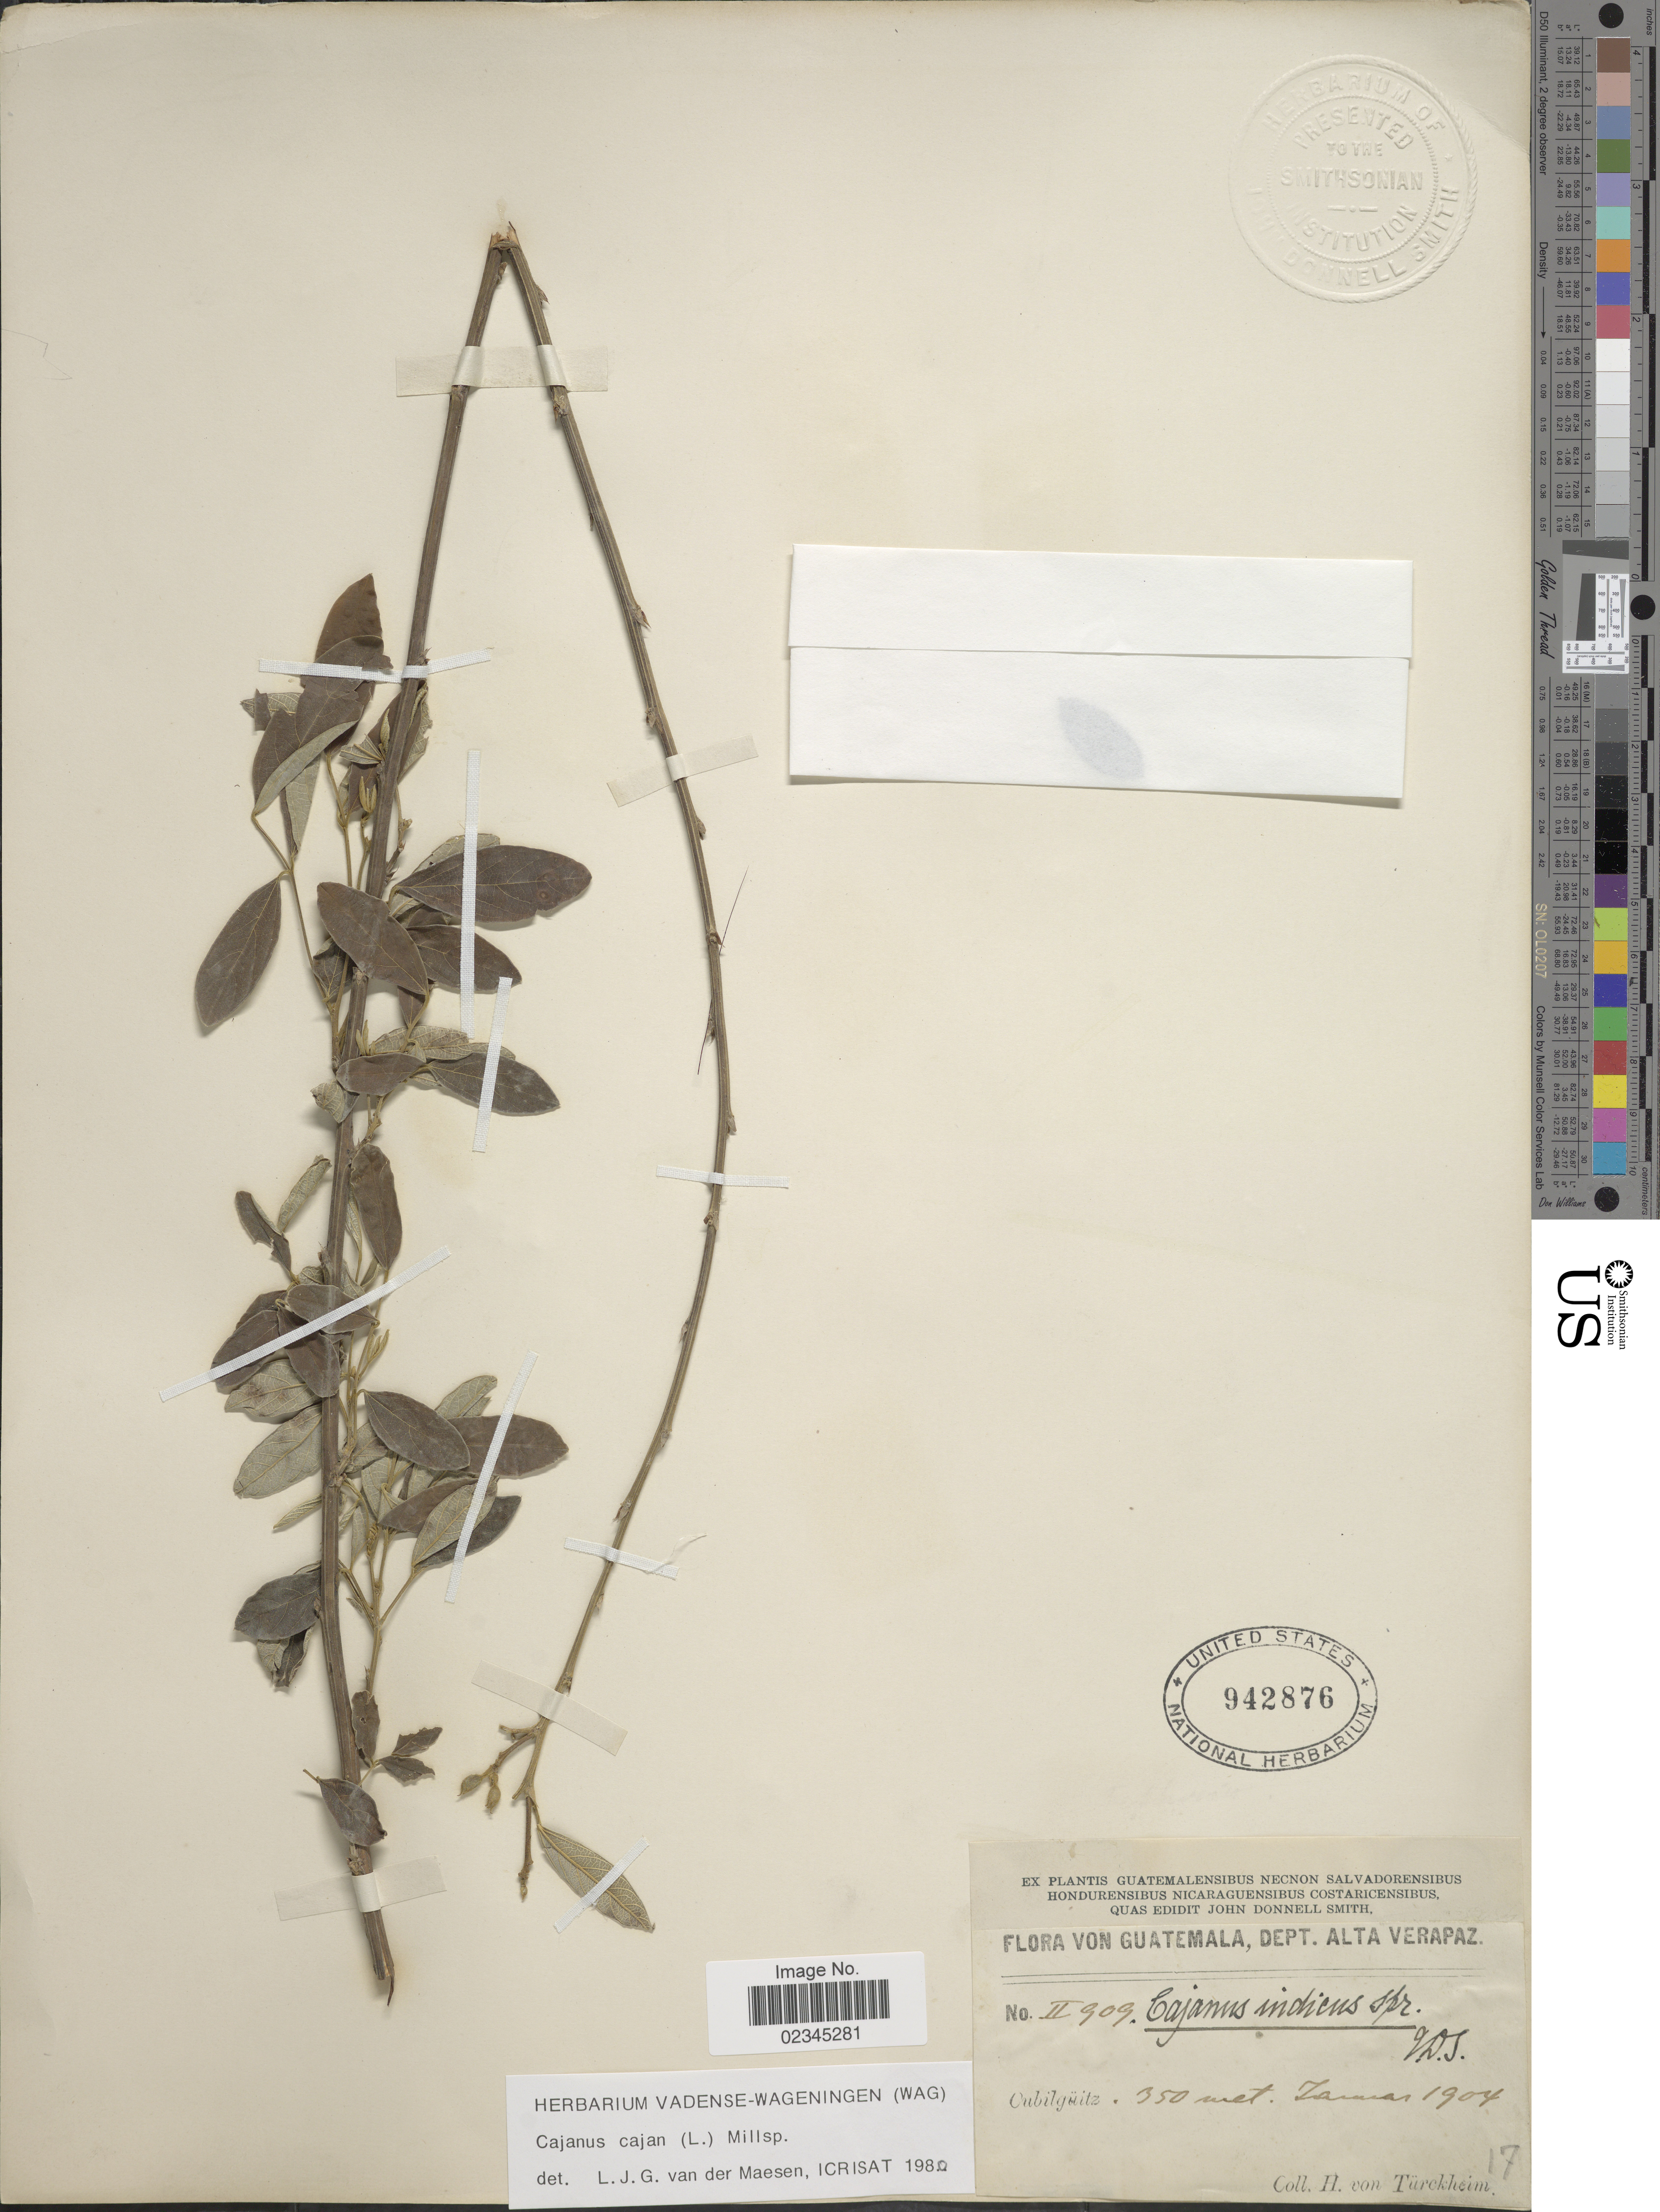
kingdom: Plantae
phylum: Tracheophyta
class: Magnoliopsida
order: Fabales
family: Fabaceae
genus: Cajanus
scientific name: Cajanus cajan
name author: (L.) Huth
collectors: H. von Türckheim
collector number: II 909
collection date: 1904-01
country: Guatemala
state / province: Alta Verapaz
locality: Dept. Alta Verapaz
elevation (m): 350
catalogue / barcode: US 942876